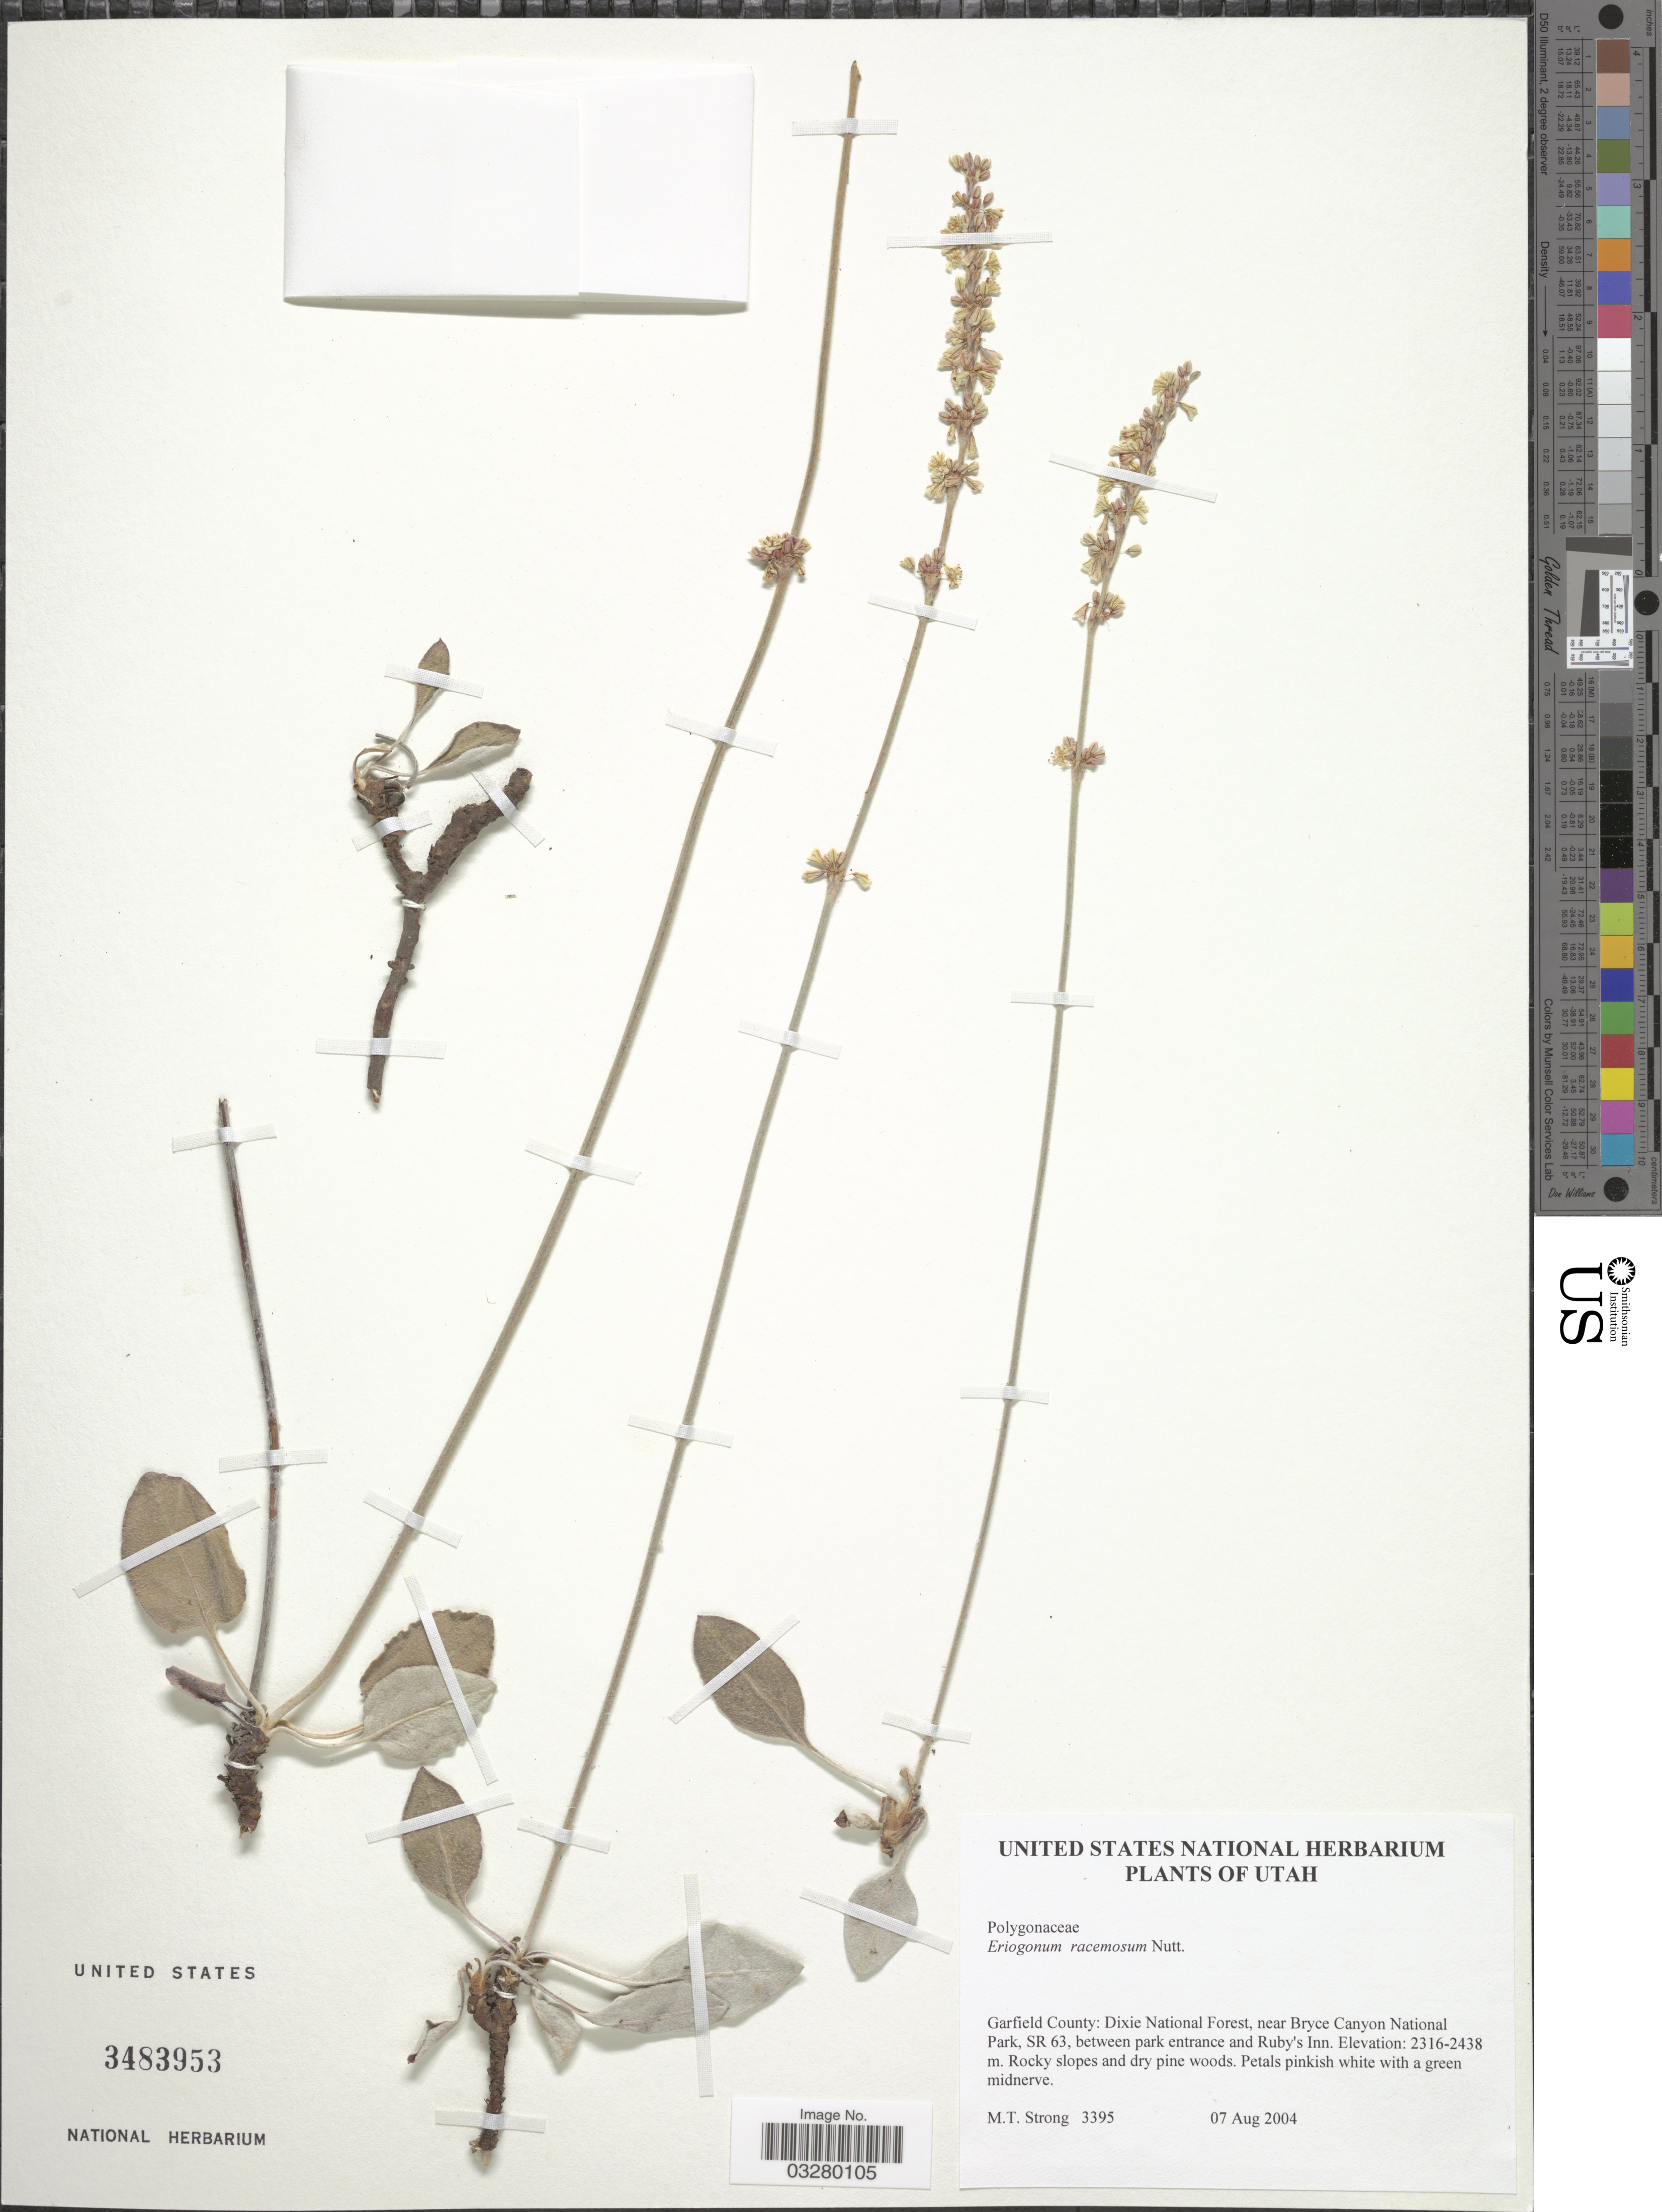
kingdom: Plantae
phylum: Tracheophyta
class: Magnoliopsida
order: Caryophyllales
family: Polygonaceae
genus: Eriogonum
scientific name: Eriogonum racemosum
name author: Nutt.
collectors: M. T. Strong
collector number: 3395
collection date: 2004-08-07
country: United States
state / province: Utah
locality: Garfield County: Dixie National Forest, near Bryce Canyon National Park, SR 63, between park entrance and Ruby's Inn.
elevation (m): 2316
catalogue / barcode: US 3483953